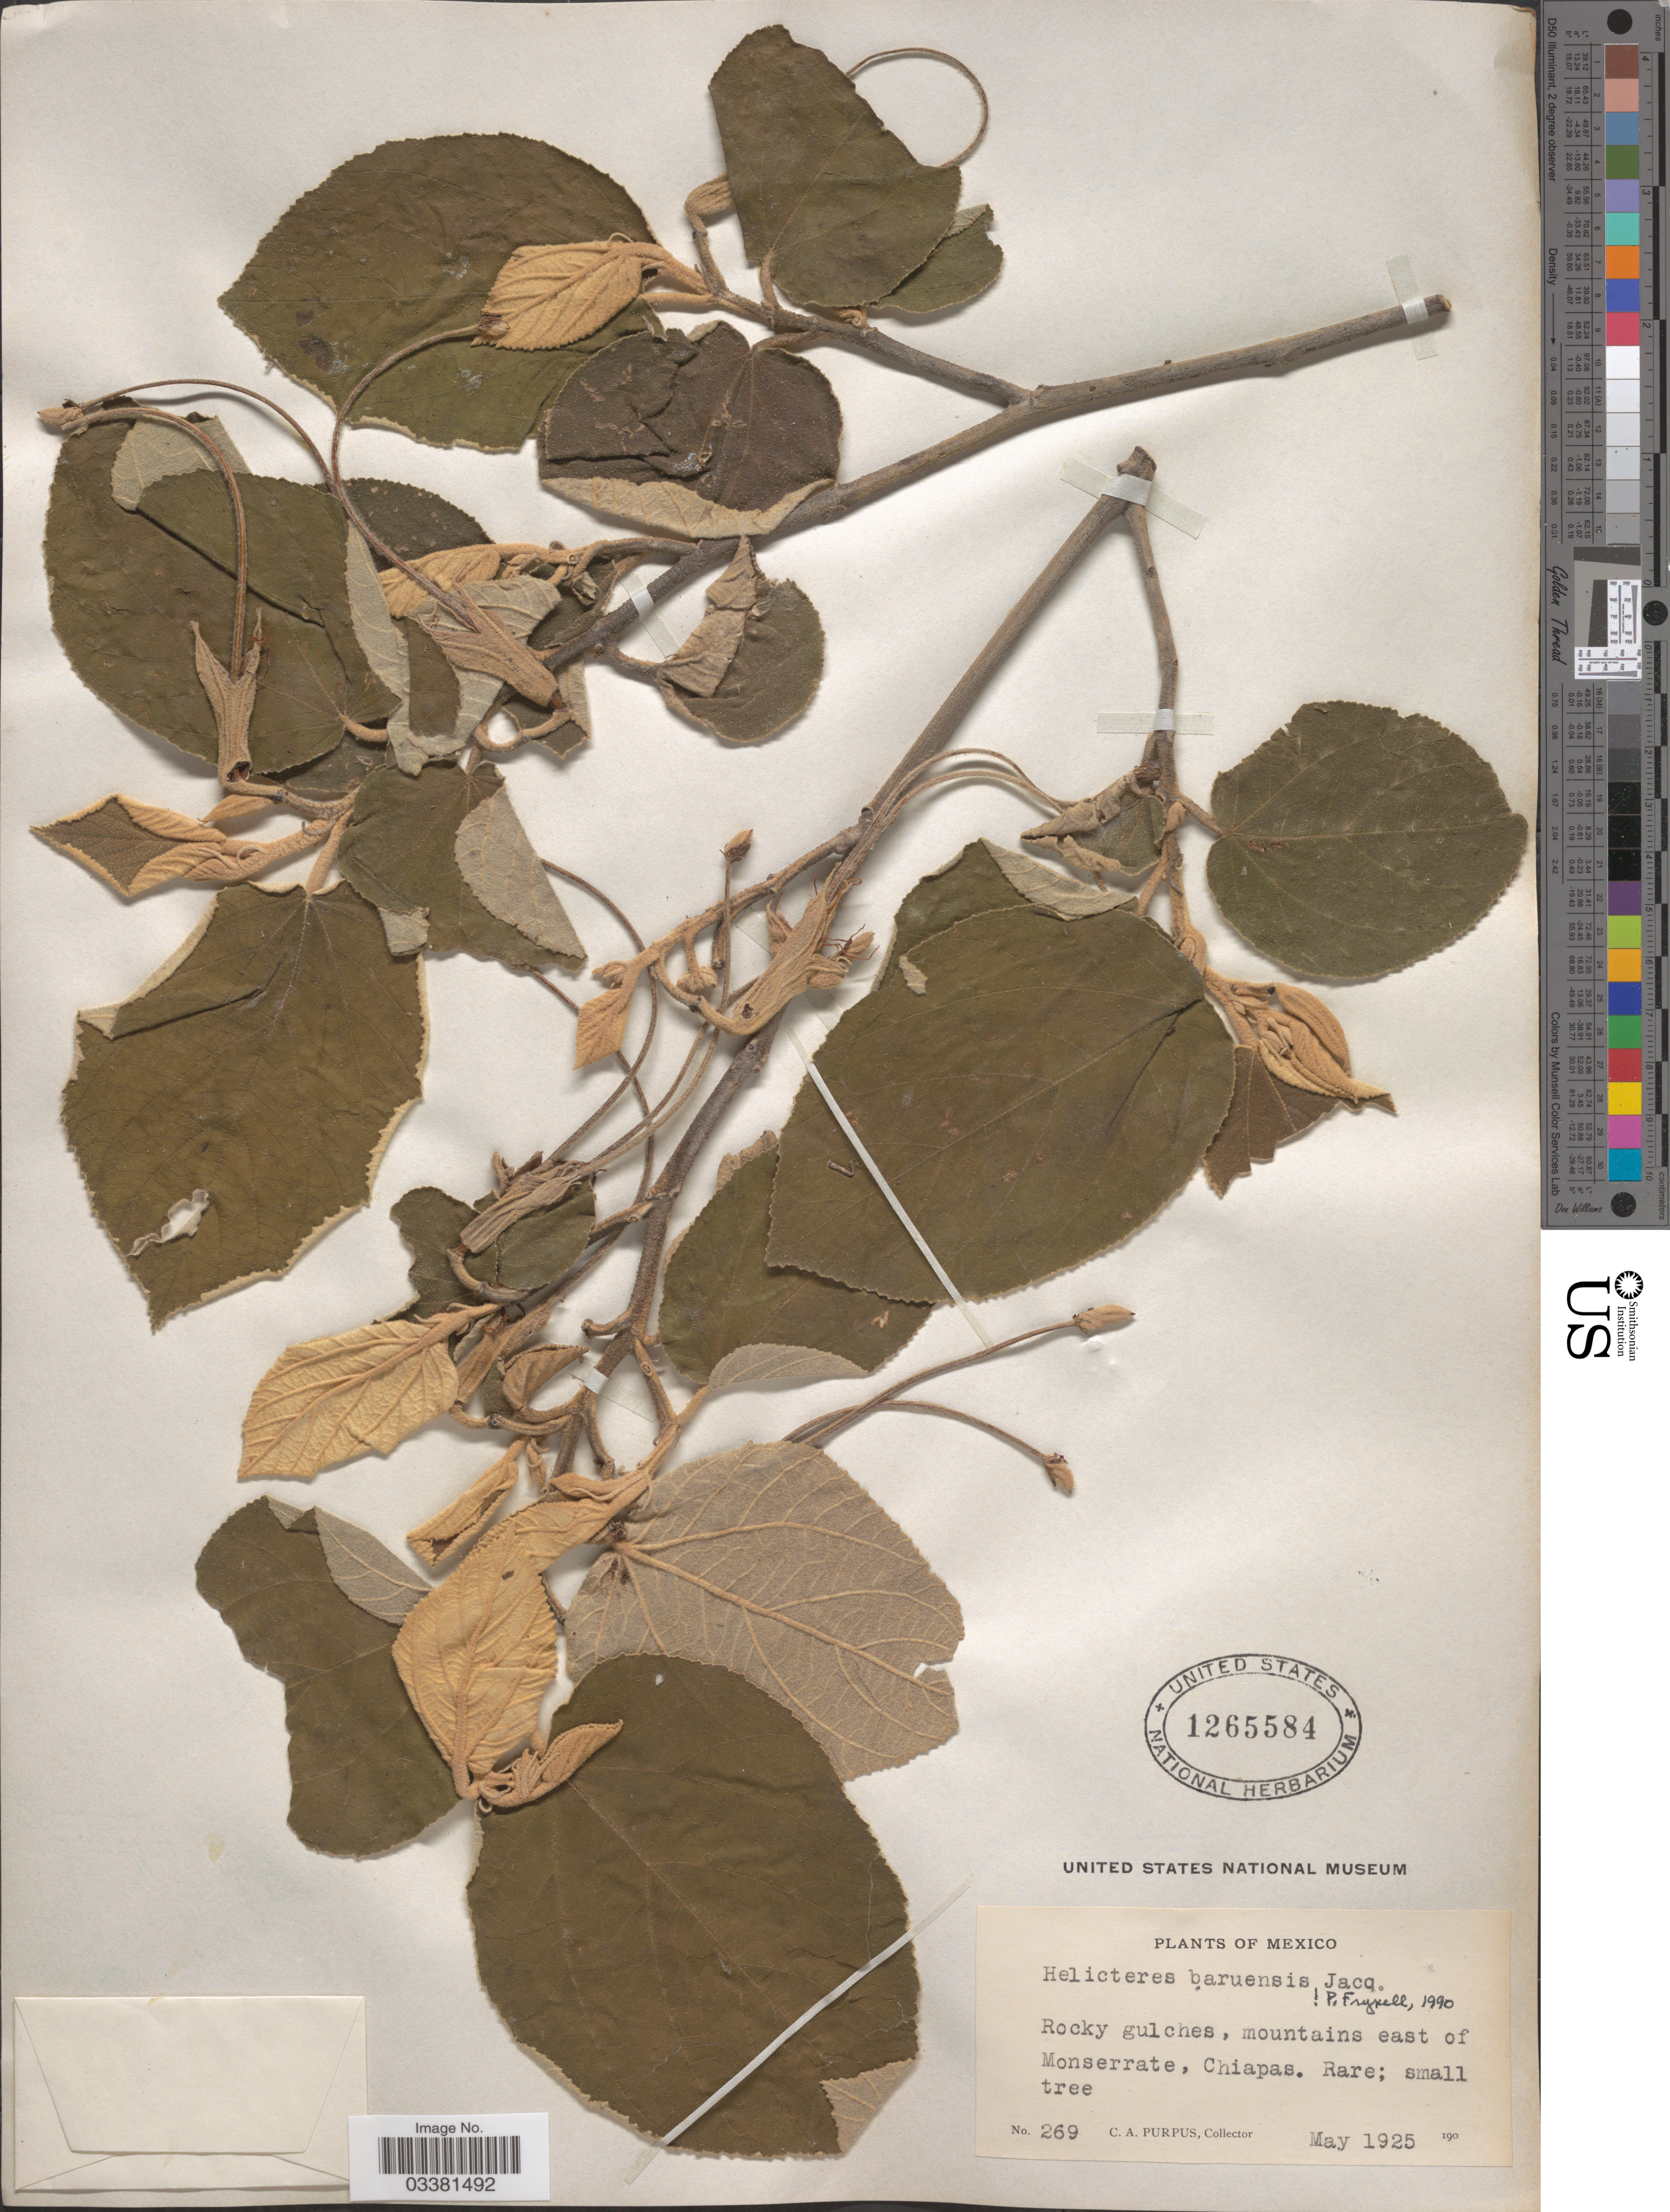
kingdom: Plantae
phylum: Tracheophyta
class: Magnoliopsida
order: Malvales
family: Malvaceae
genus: Helicteres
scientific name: Helicteres baruensis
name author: Jacq.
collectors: C. A. Purpus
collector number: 269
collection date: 1925-05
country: Mexico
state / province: Chiapas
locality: Mountains east of Monserrate.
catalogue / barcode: US 1265584